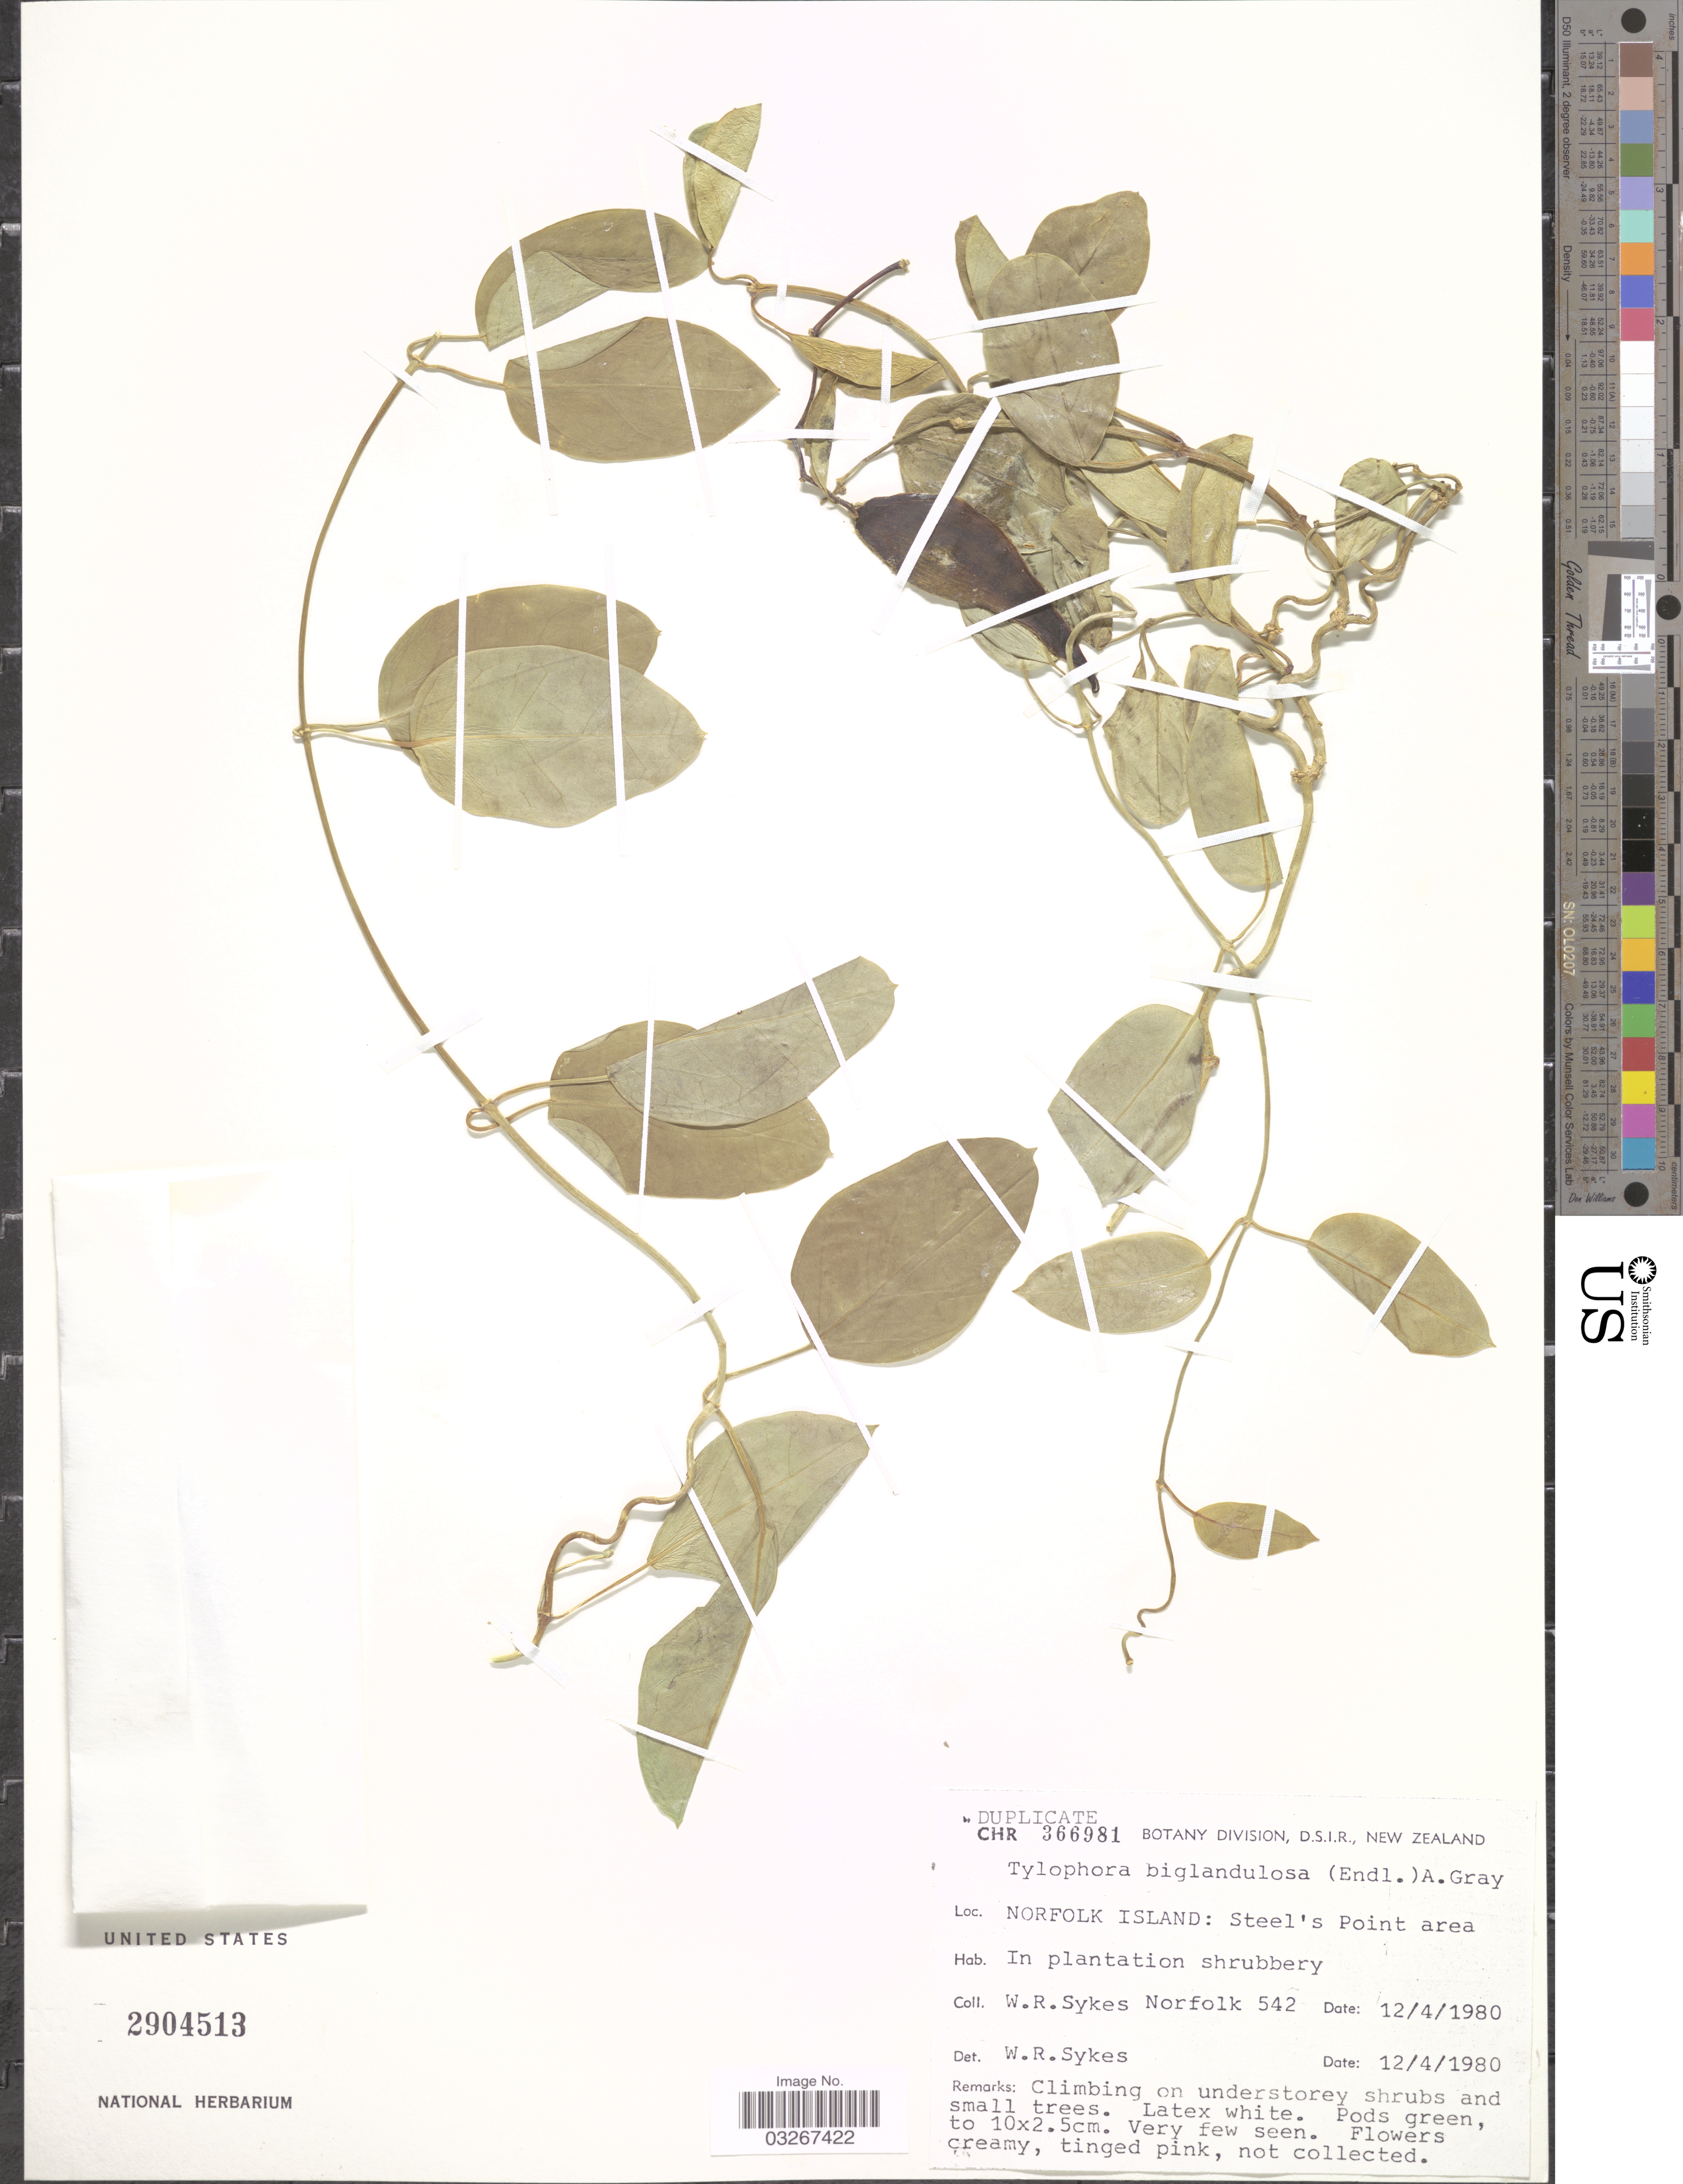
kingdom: Plantae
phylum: Tracheophyta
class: Magnoliopsida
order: Gentianales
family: Apocynaceae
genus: Tylophora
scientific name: Tylophora biglandulosa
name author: (Endl.) F. Muell.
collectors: W. R. Sykes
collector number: Norfolk 542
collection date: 1980-04-12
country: Australia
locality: Norfolk Island: Steel's Point area.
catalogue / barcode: US 2904513